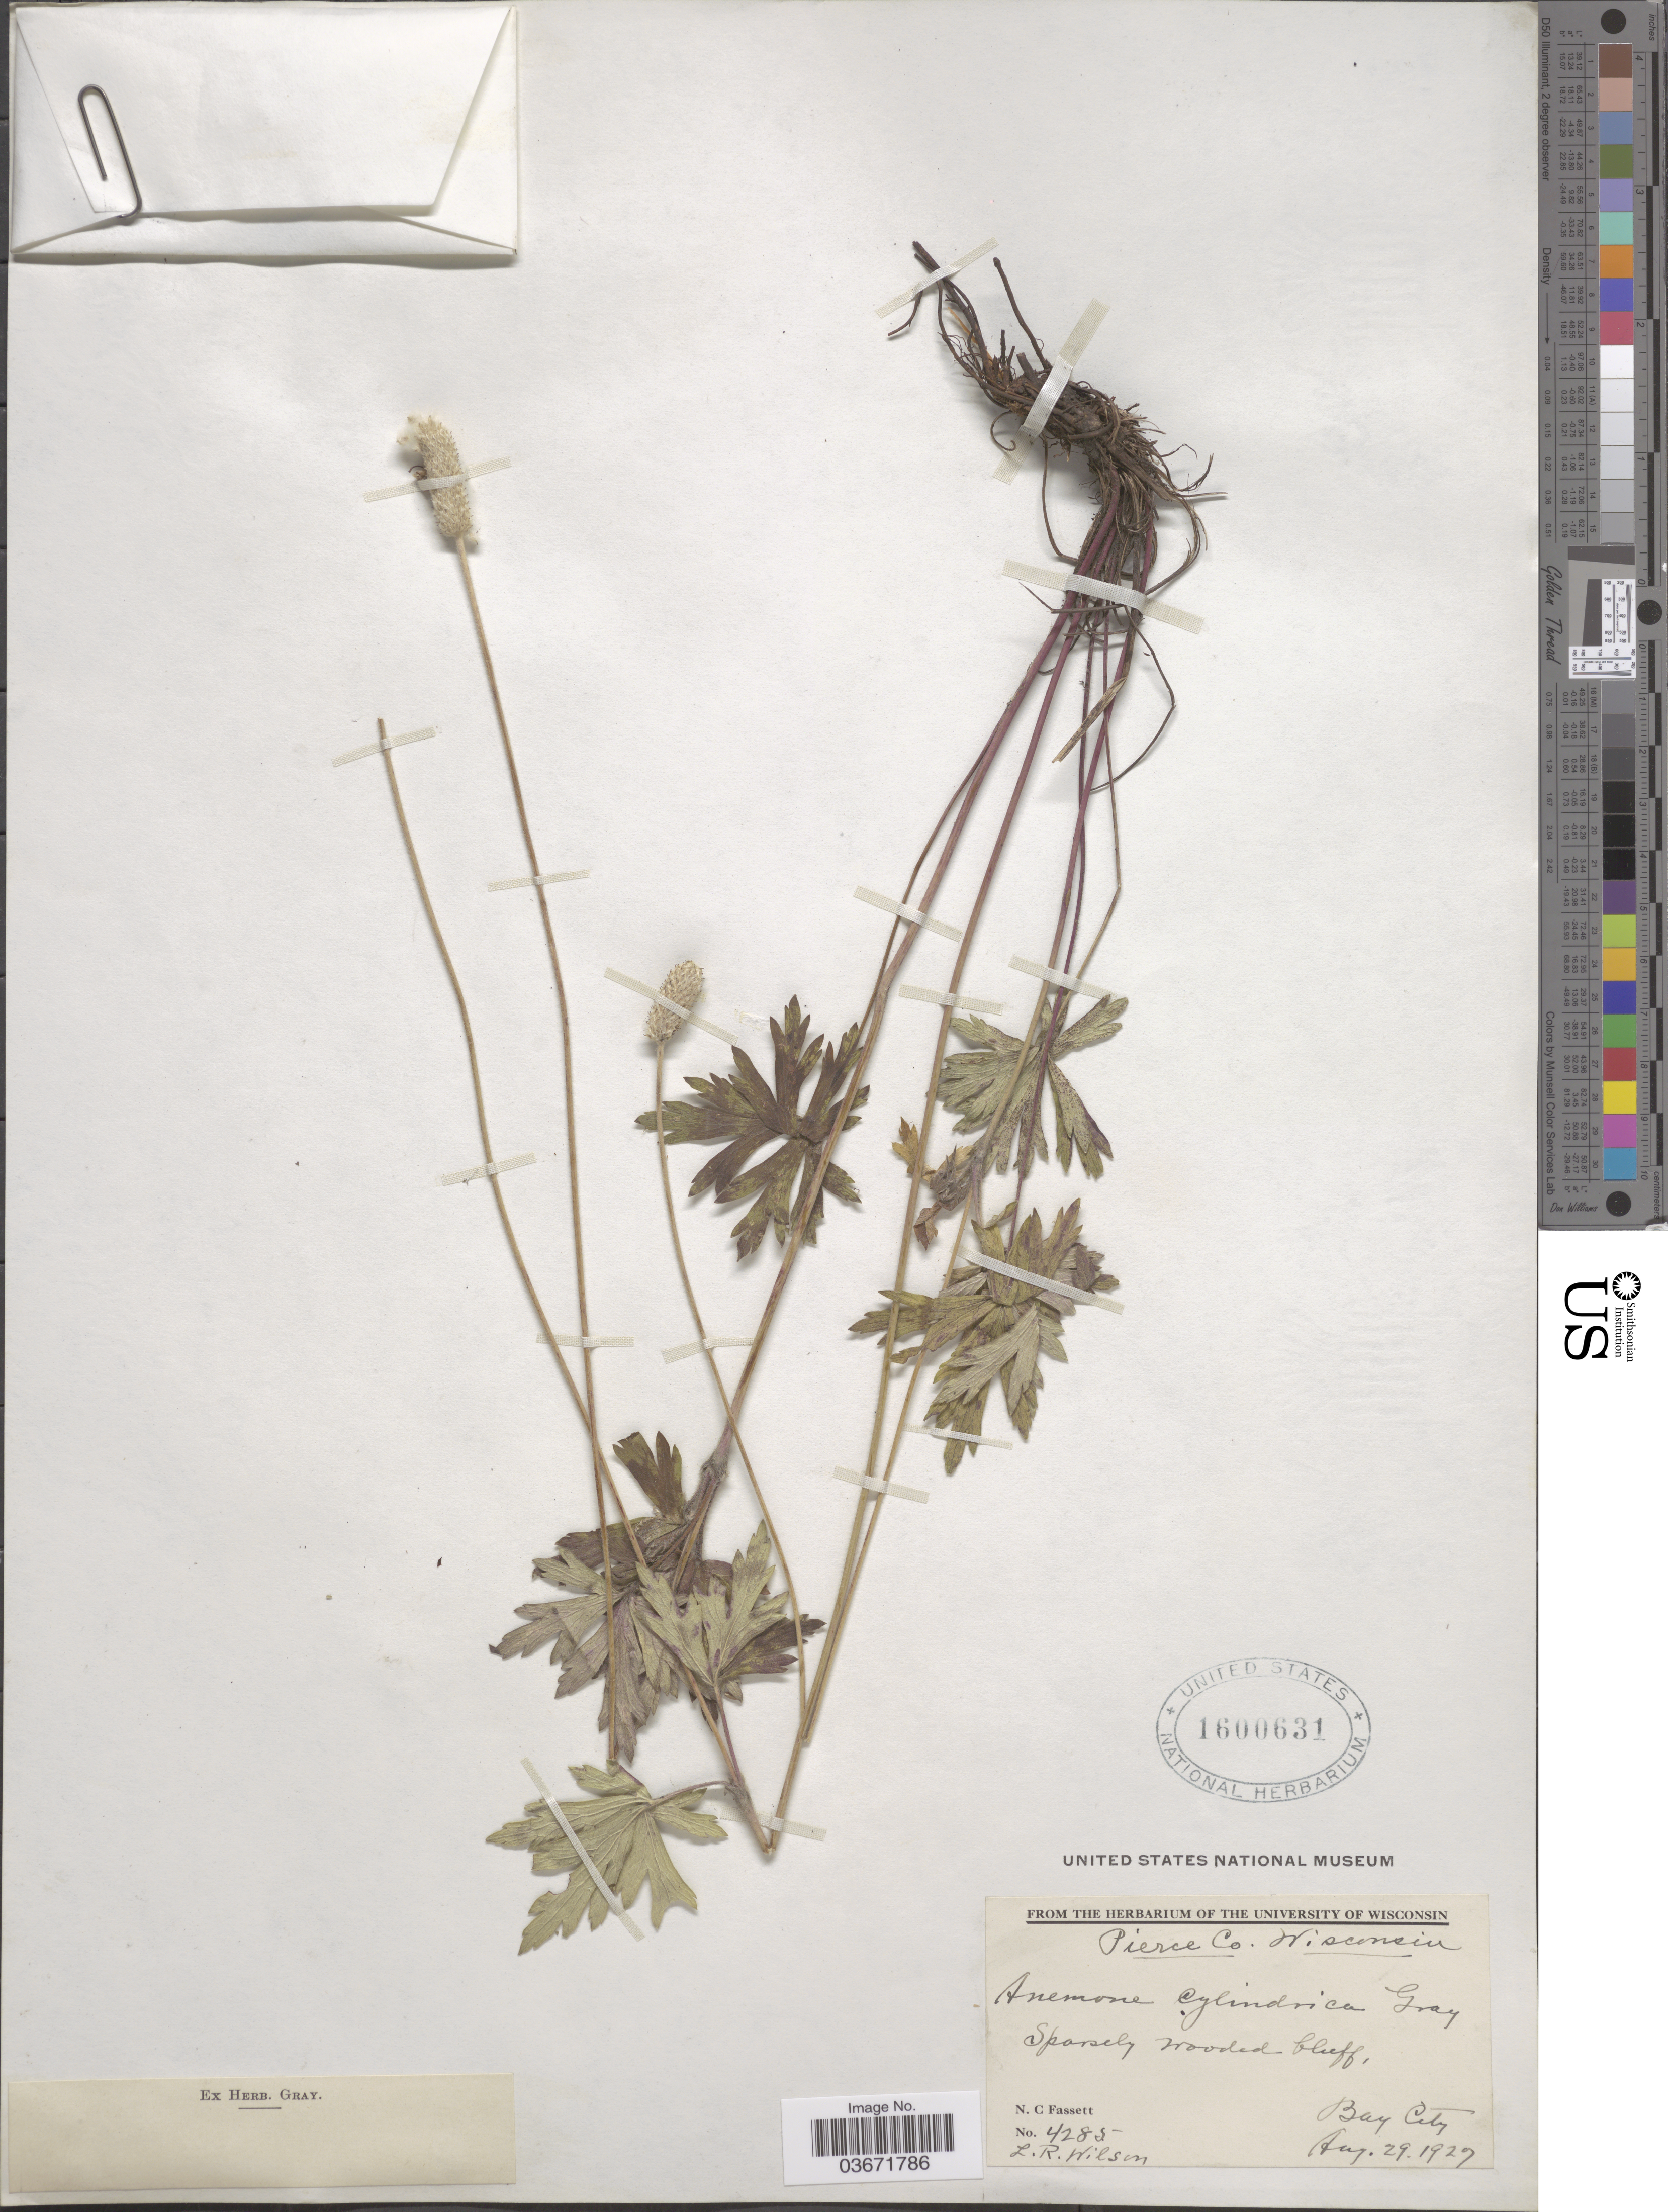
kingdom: Plantae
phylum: Tracheophyta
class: Magnoliopsida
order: Ranunculales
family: Ranunculaceae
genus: Anemone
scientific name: Anemone cylindrica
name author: A. Gray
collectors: N. C. Fassett & L. Wilson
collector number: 4285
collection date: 1927-08-29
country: United States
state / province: Wisconsin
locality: Pierce Co. Bay City.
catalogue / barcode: US 1600631